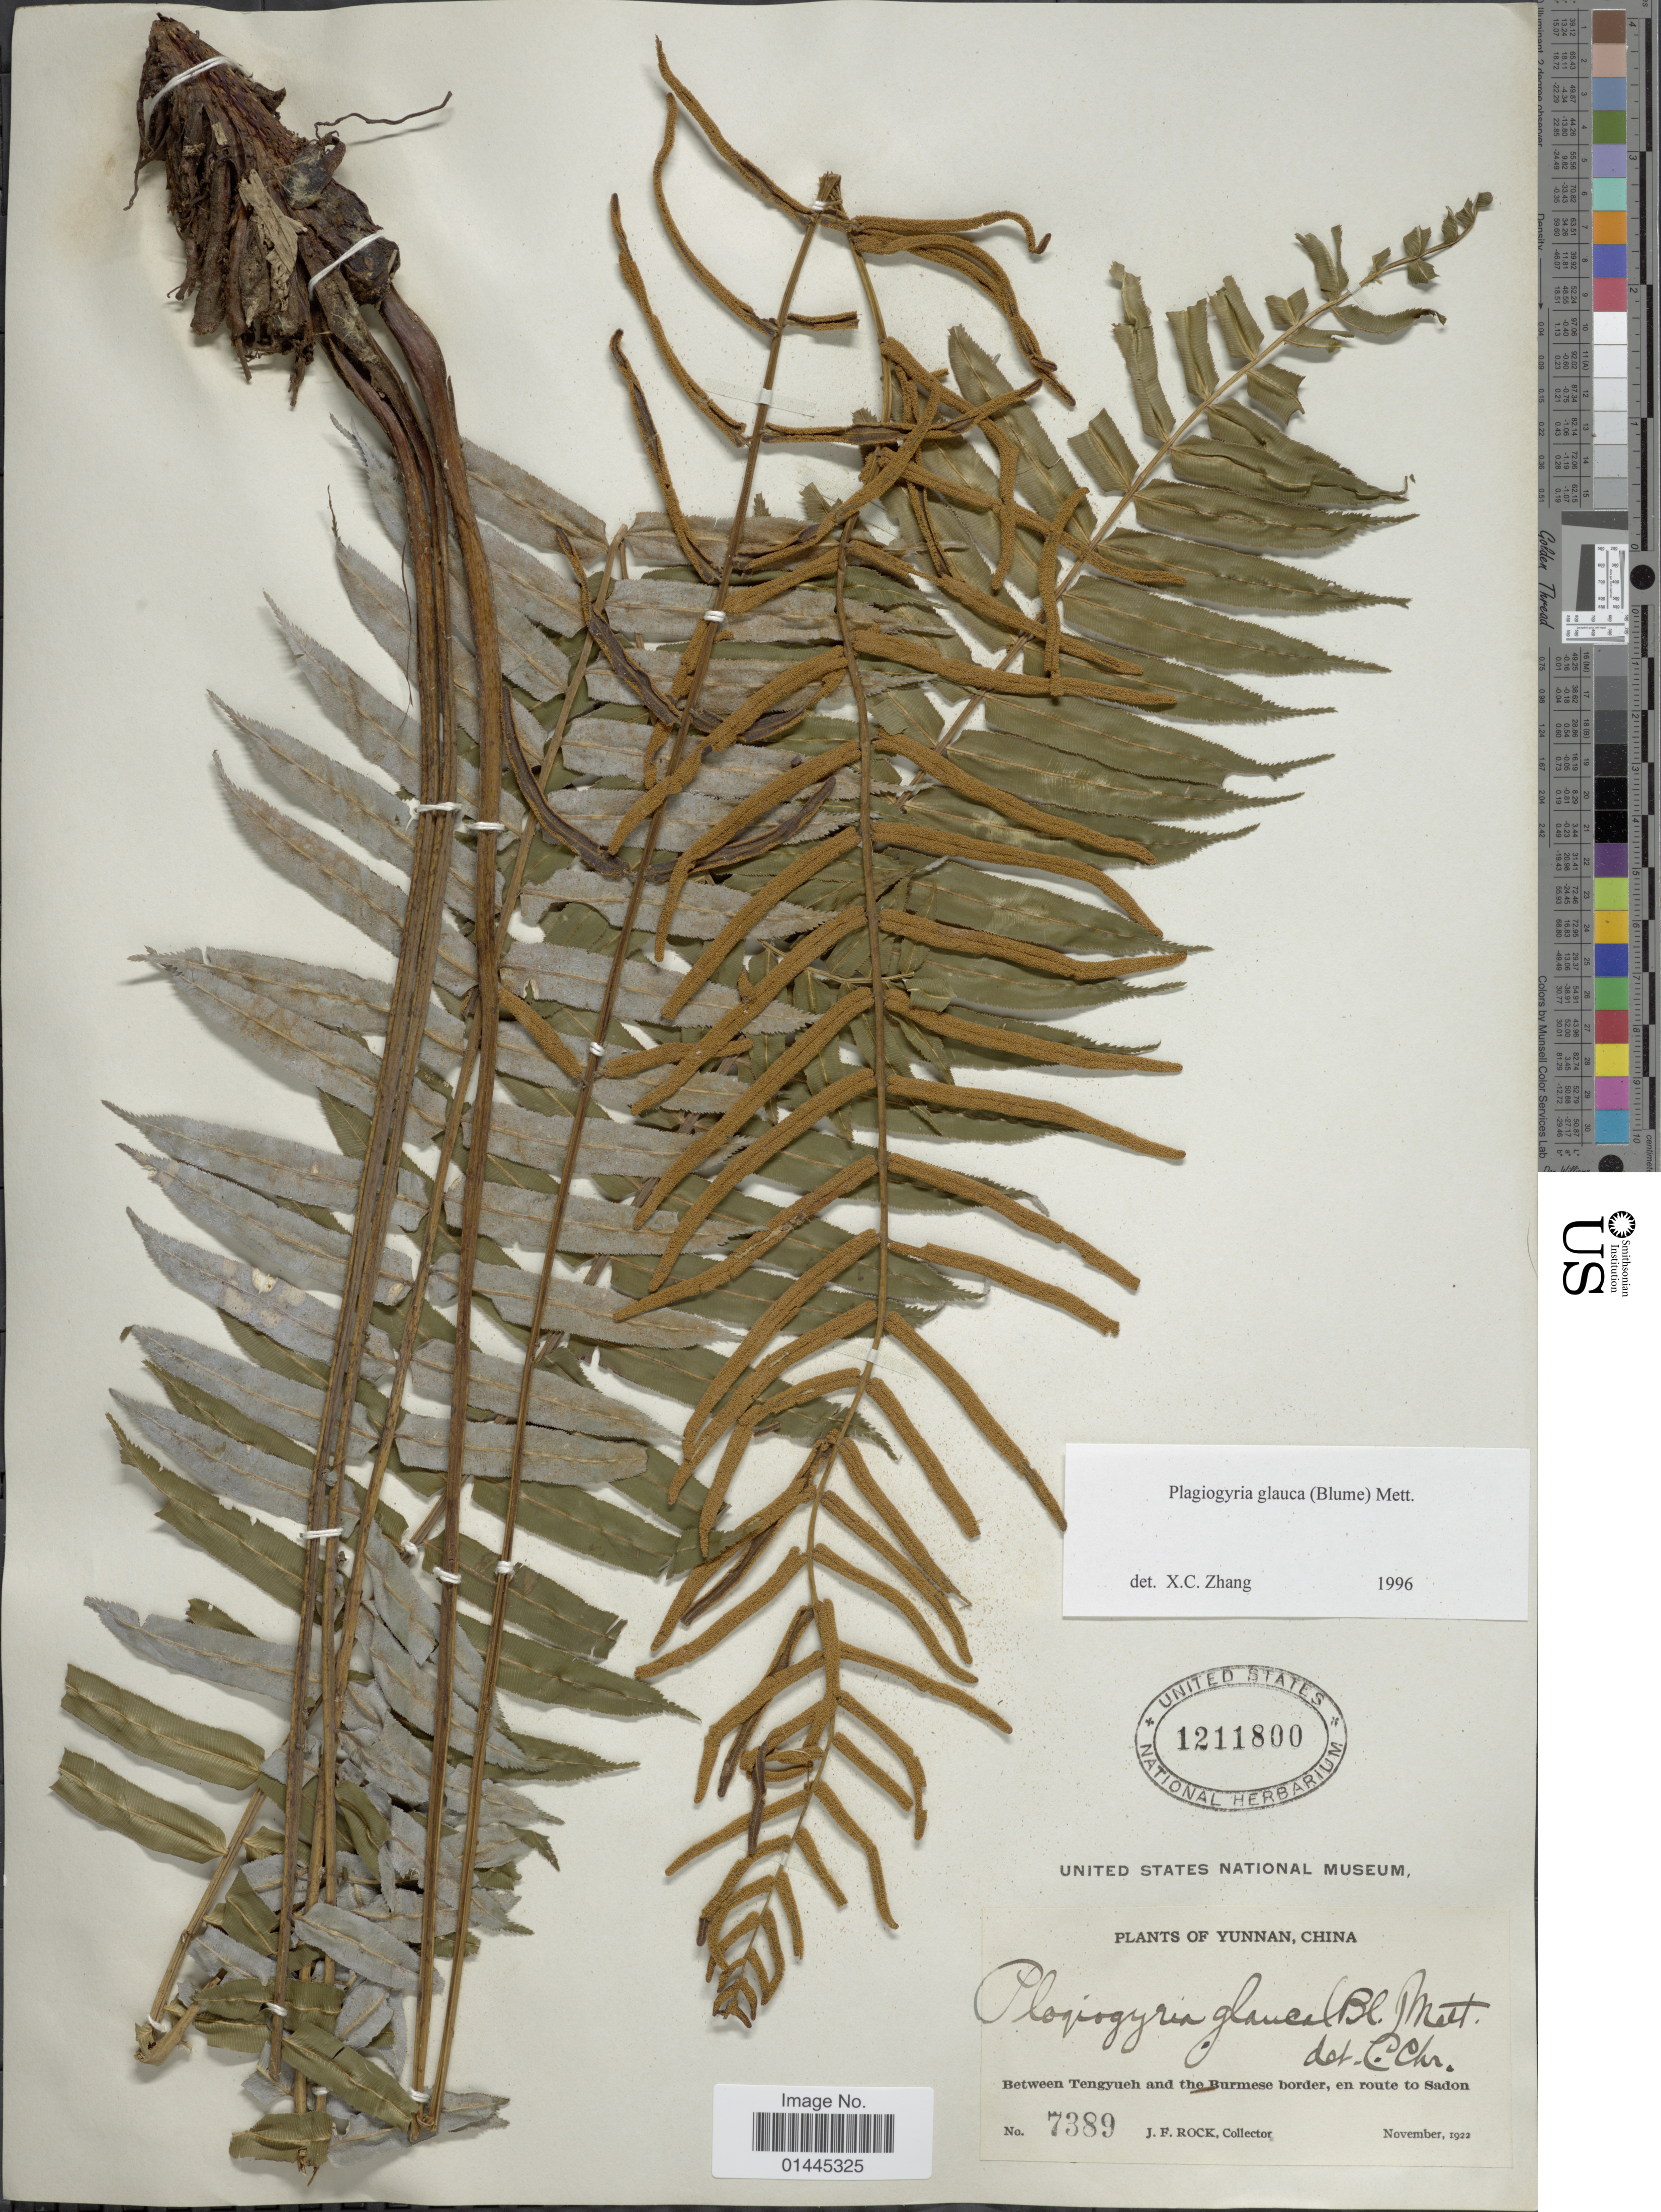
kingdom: Plantae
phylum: Tracheophyta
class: Polypodiopsida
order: Cyatheales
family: Plagiogyriaceae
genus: Plagiogyria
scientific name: Plagiogyria glauca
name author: (Blume) Mett.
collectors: J. F. Rock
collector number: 7389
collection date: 1922-11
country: China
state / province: Yunnan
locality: Between Tengyueh and the Burmese border, en route to Sadon.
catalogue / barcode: US 1211800